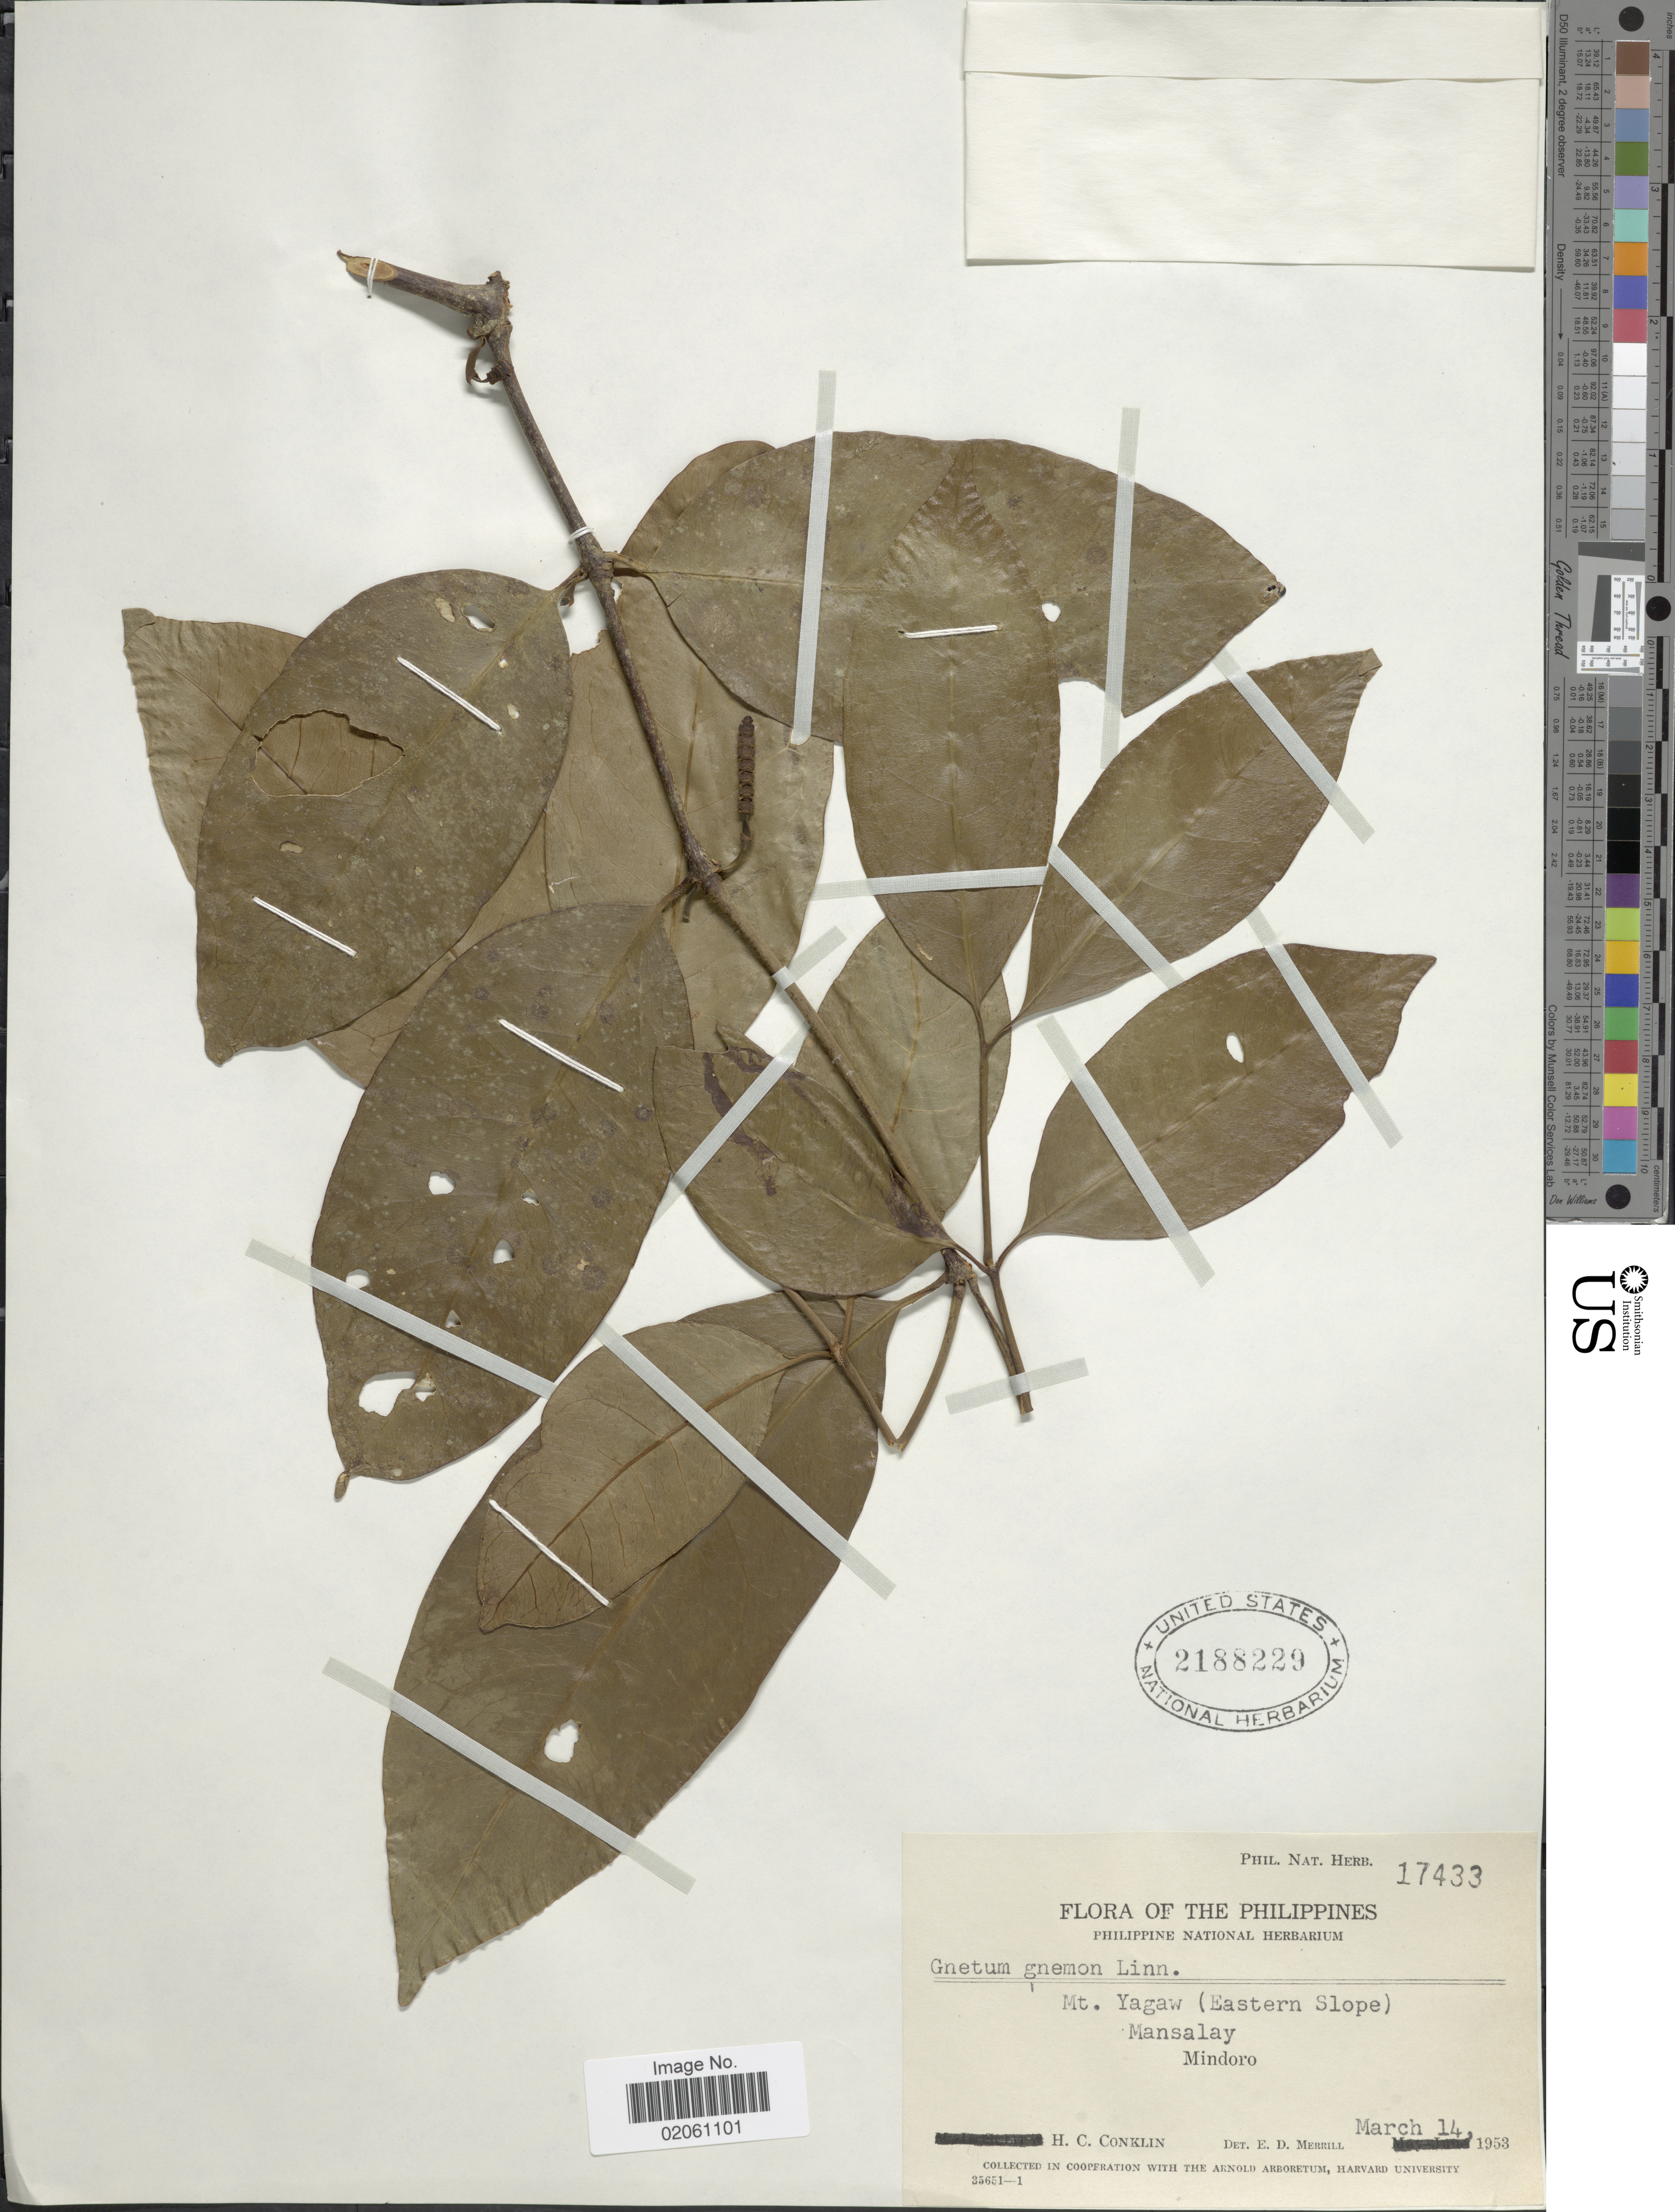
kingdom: Plantae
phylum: Tracheophyta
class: Gnetopsida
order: Gnetales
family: Gnetaceae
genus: Gnetum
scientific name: Gnetum gnemon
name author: L.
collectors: H. Conklin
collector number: Phil. Nat. Herb. 17433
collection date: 1953-03-14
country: Philippines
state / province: Mimaropa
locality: Mt. Yagaw (Eastern slope) Mansalay. Mindoro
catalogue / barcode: US 2188229